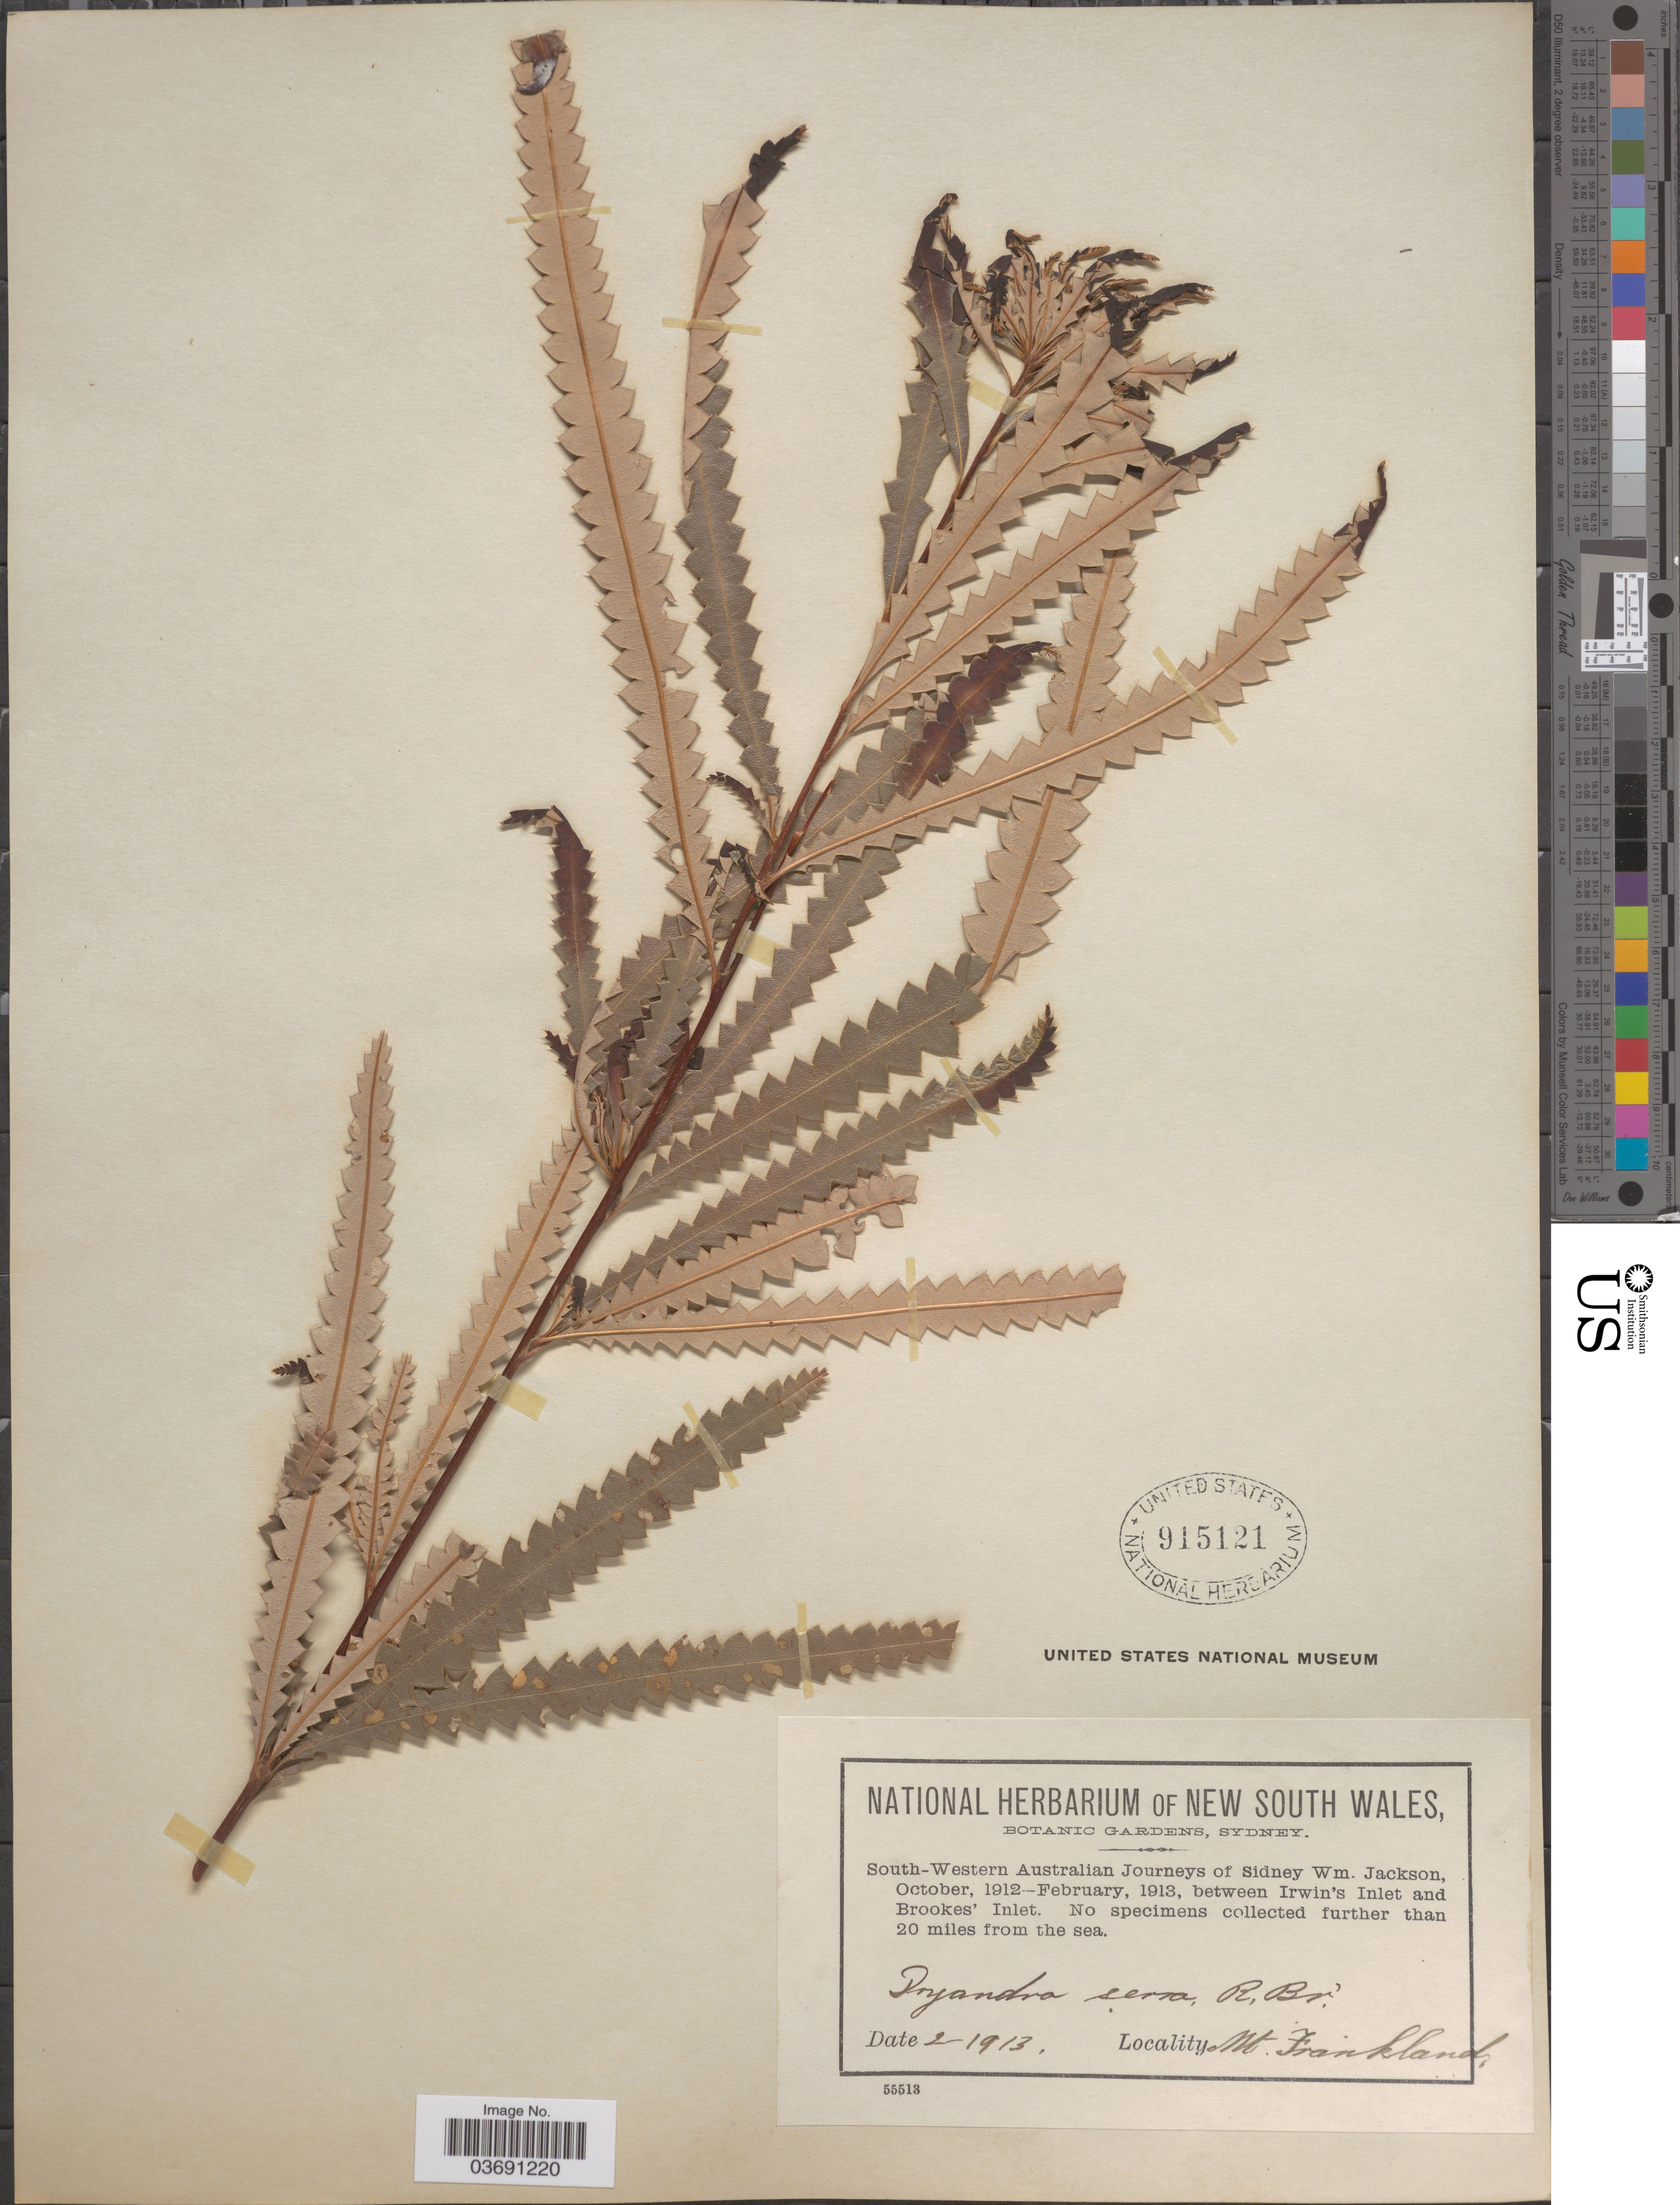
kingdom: Plantae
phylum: Tracheophyta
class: Magnoliopsida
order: Proteales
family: Proteaceae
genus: Dryandra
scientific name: Dryandra serra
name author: R. Br.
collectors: Jackson, S. W.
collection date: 1913-02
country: Australia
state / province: Western Australia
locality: South-Western Australian, Between Irwin's Inlet and Brookes' Inlet. Mt Frankland.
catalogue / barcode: US 915121